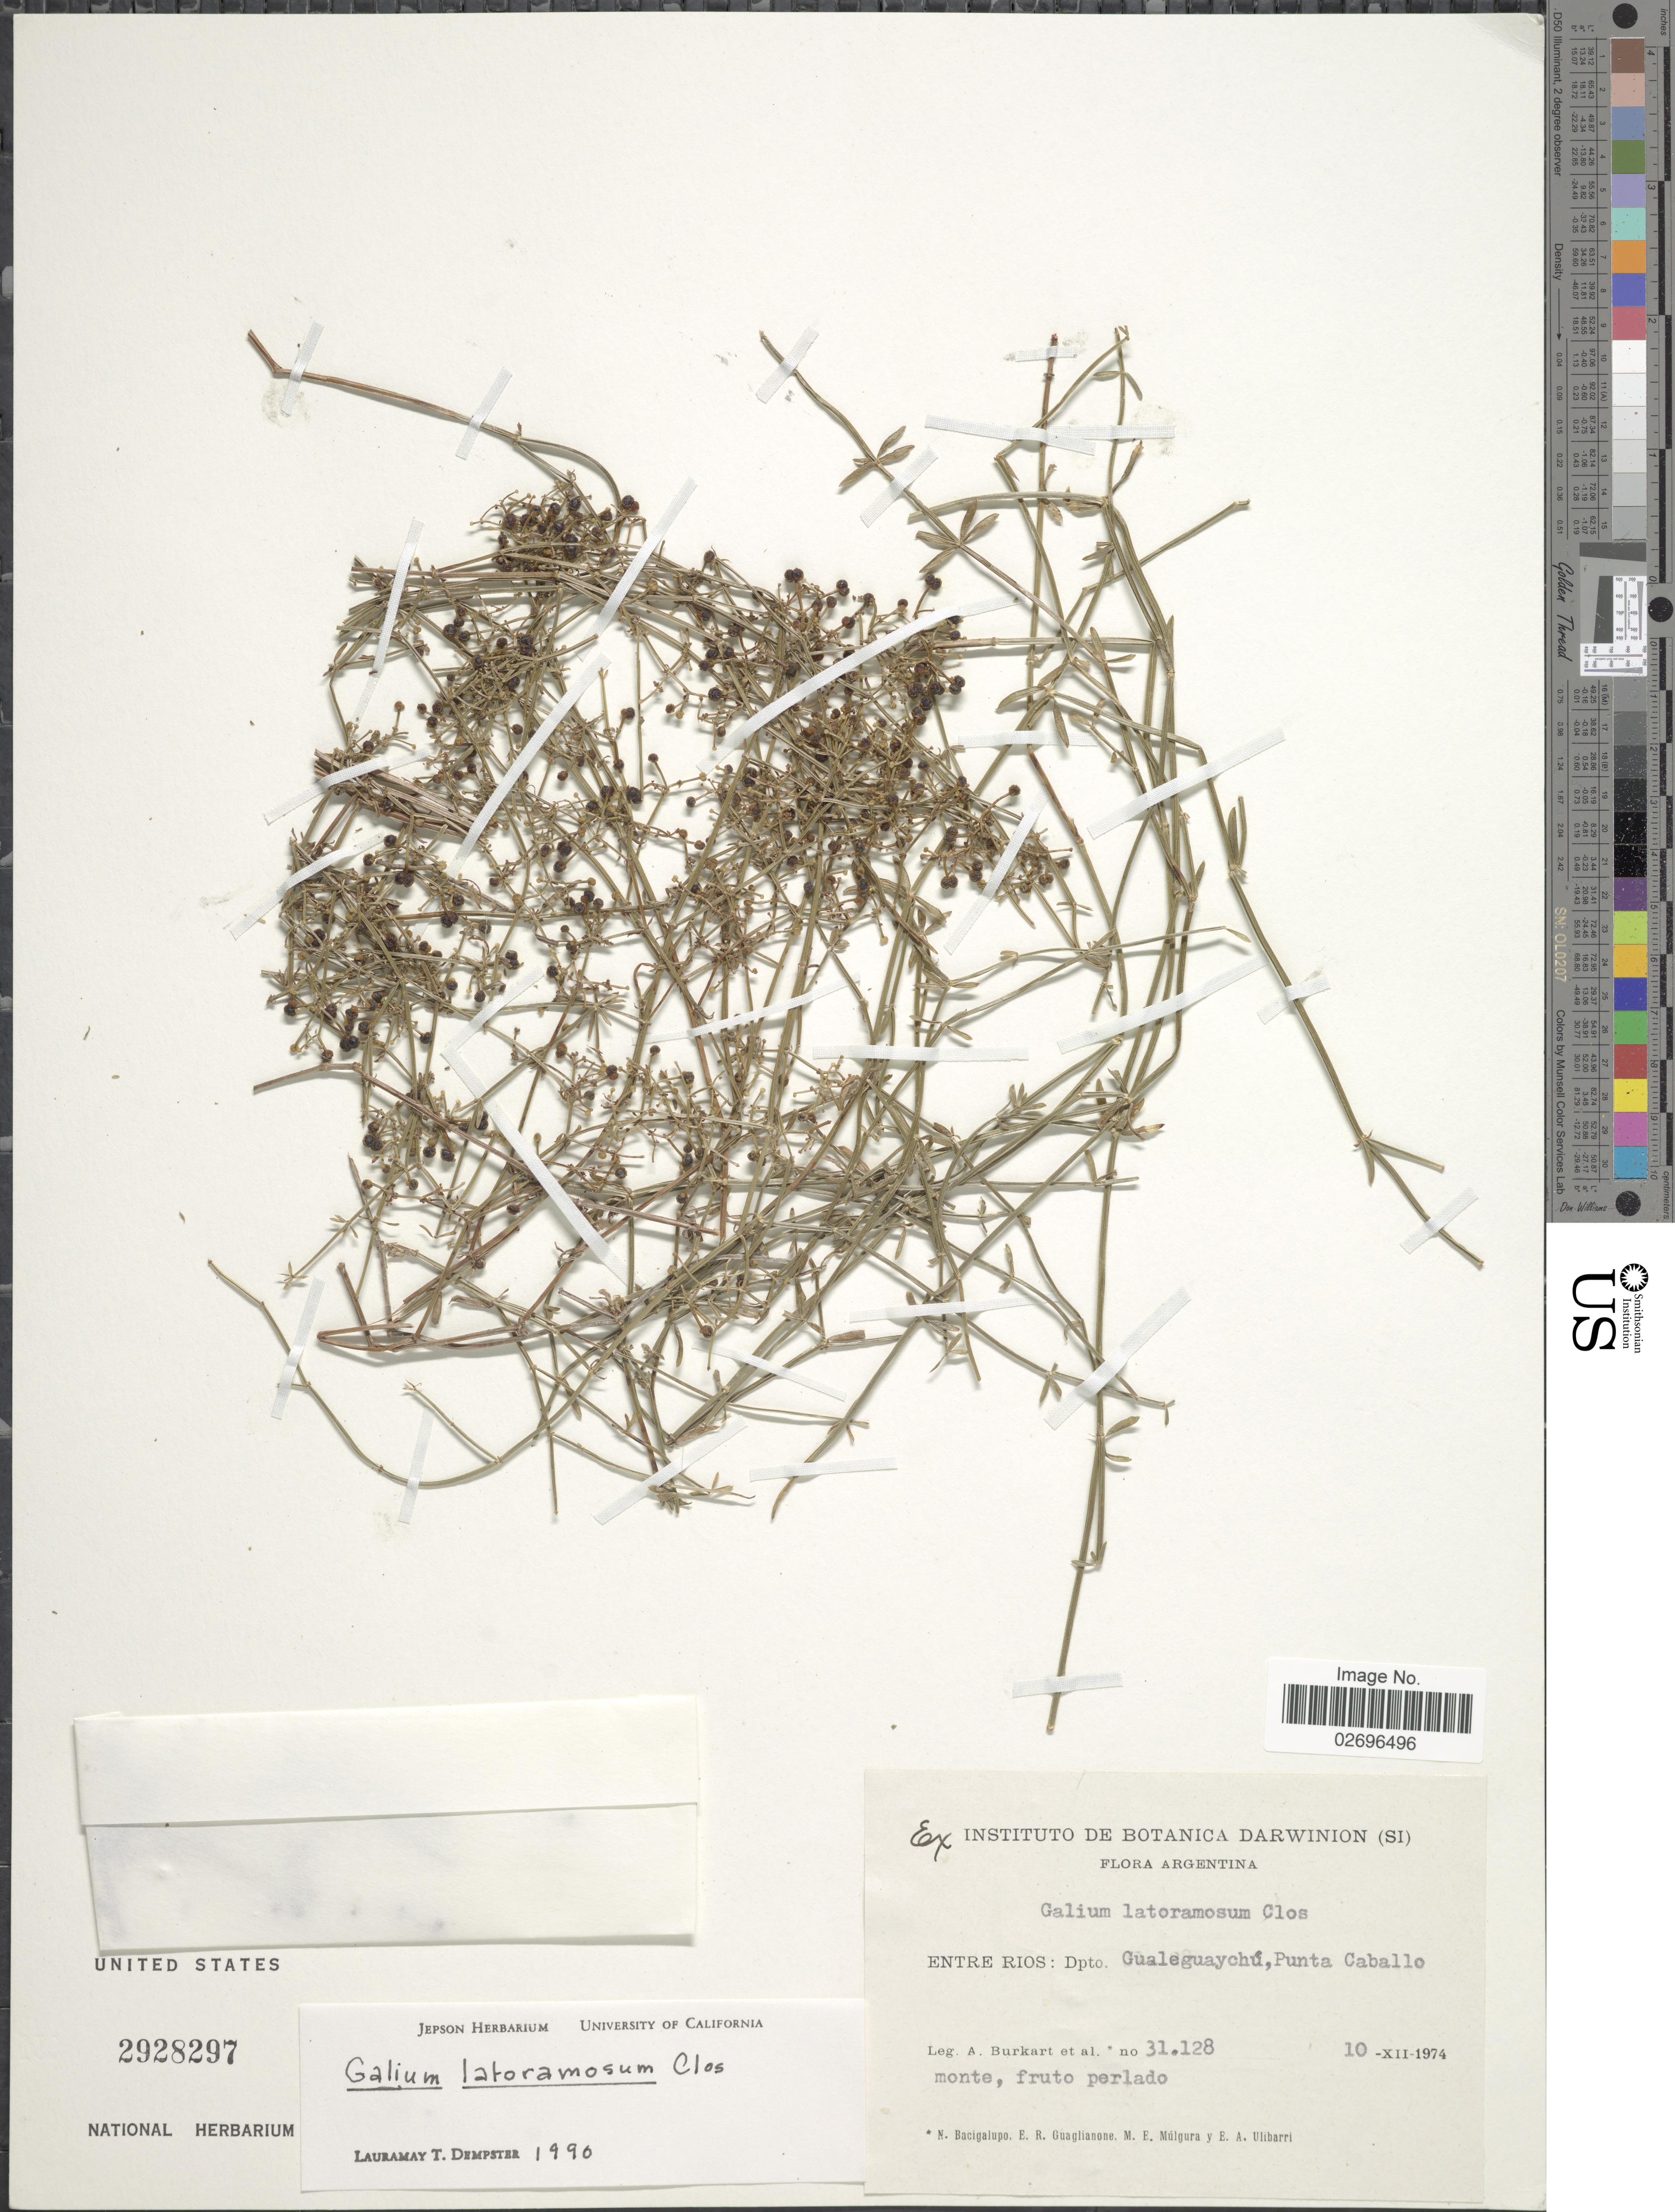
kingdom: Plantae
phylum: Tracheophyta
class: Magnoliopsida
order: Gentianales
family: Rubiaceae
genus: Galium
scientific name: Galium latoramosum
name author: Clos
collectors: A. E. Burkart, N. M. Bacigalupo, E. R. Guaglianone, M. E. Múlgura & E. A. Ulibarri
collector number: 31128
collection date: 1974-12-10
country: Argentina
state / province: Entre Rios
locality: Dpto. Gualeguaychú, Punta Caballo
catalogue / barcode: US 2928297